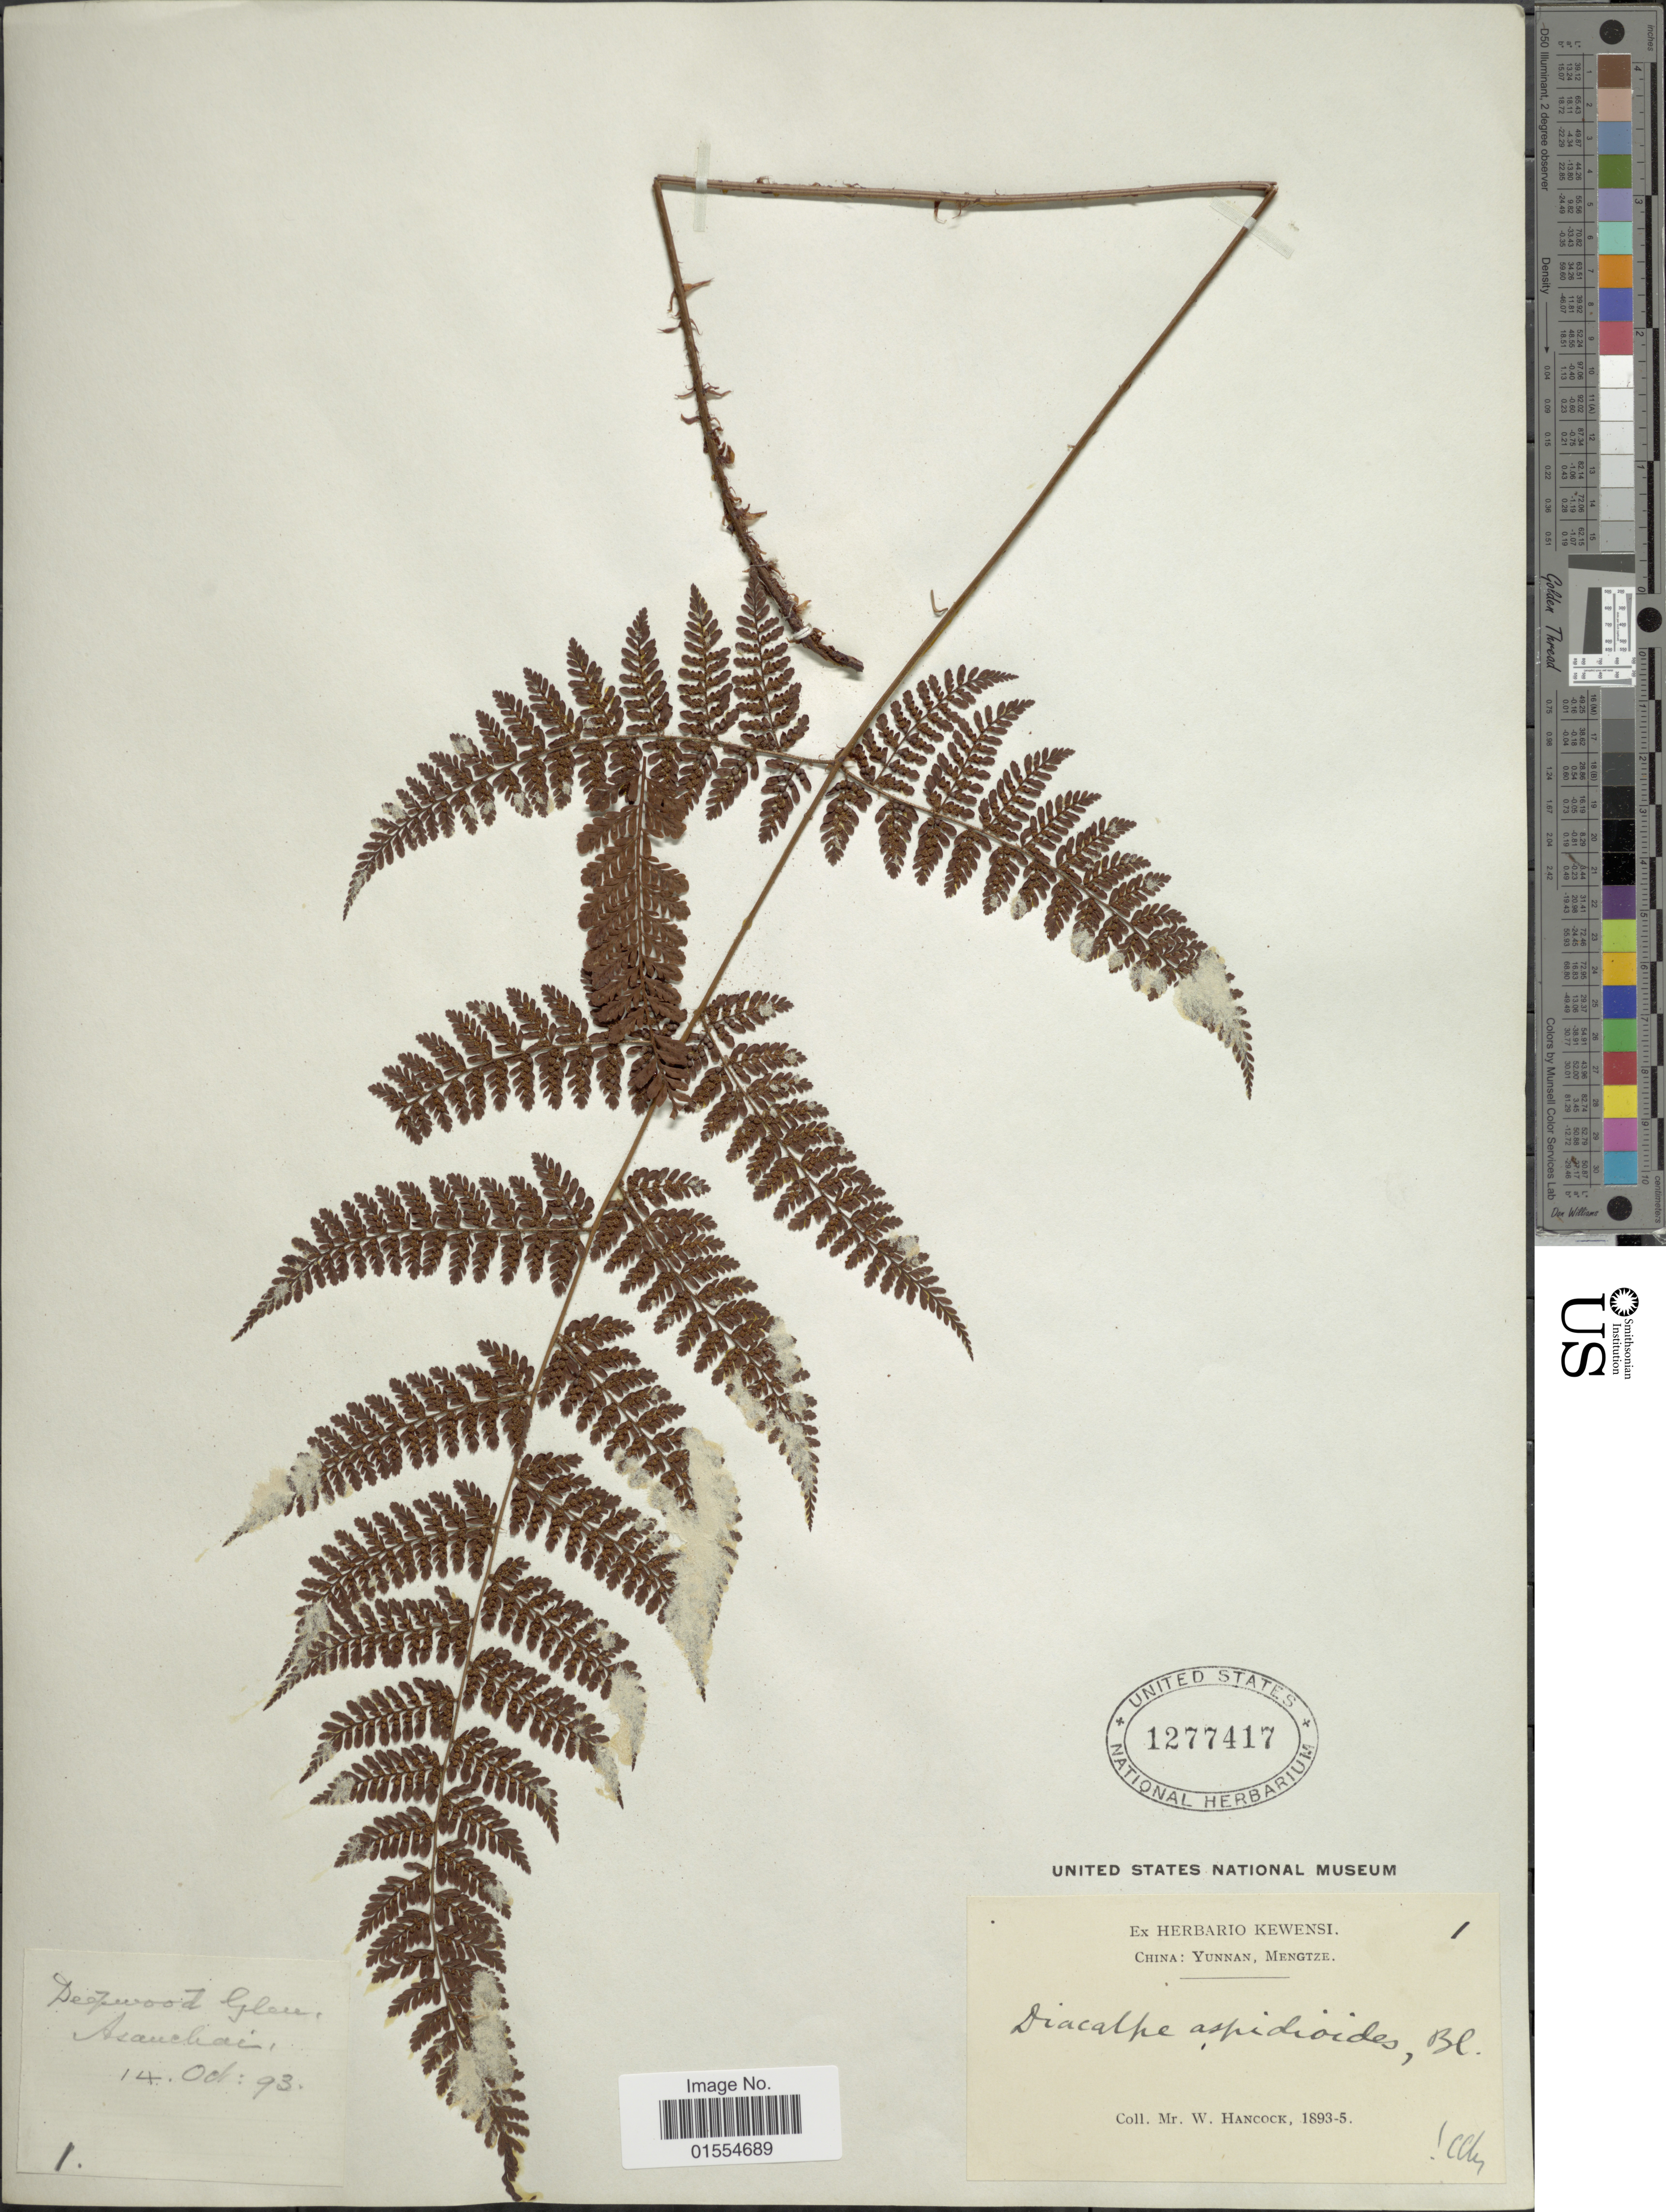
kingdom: Plantae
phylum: Tracheophyta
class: Polypodiopsida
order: Polypodiales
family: Dryopteridaceae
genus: Dryopteris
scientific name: Dryopteris pseudocaenopteris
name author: (Kunze) Li Bing Zhang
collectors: W. Hancock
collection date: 1893-10-14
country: China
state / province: Yunnan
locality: China: Yunnan, Mengtze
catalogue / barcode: US 1277417